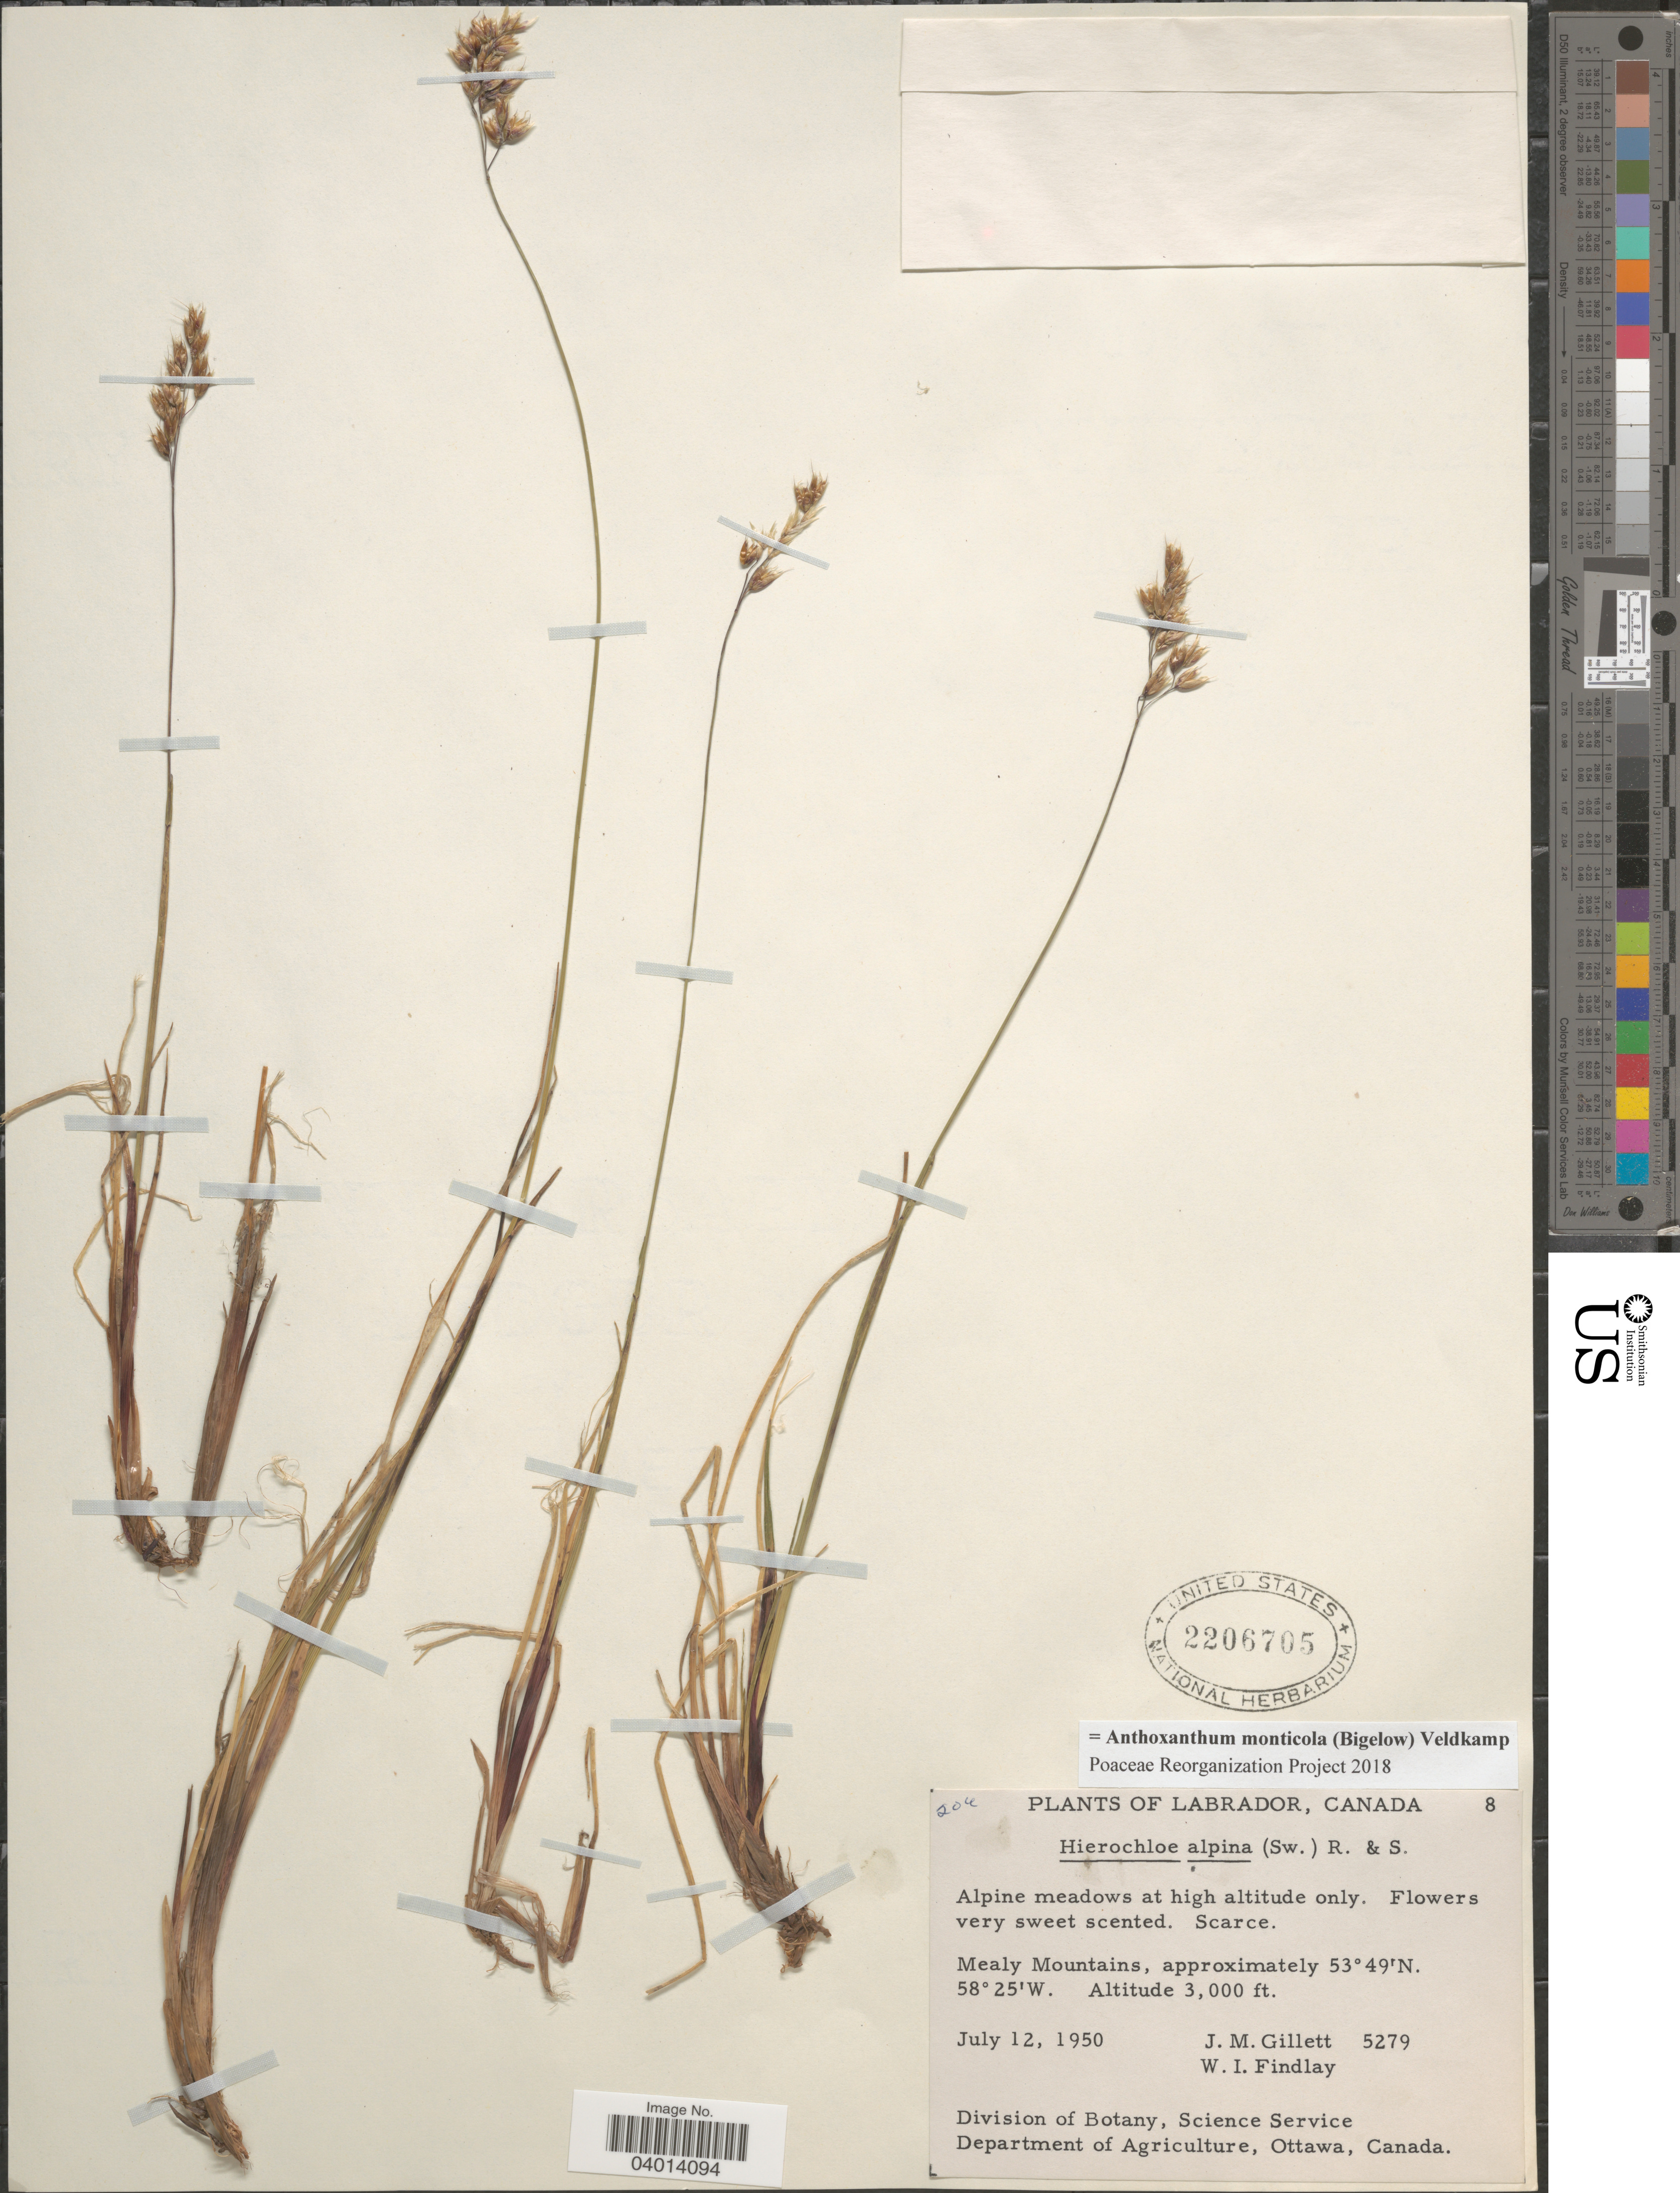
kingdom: Plantae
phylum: Tracheophyta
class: Liliopsida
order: Poales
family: Poaceae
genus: Anthoxanthum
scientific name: Anthoxanthum monticola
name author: (Bigelow) Veldkamp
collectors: J. M. Gillett & W. Findlay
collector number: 5279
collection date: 1950-07-12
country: Canada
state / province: Newfoundland and Labrador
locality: Labrador. Mealy Mountains.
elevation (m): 914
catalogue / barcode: US 2206705